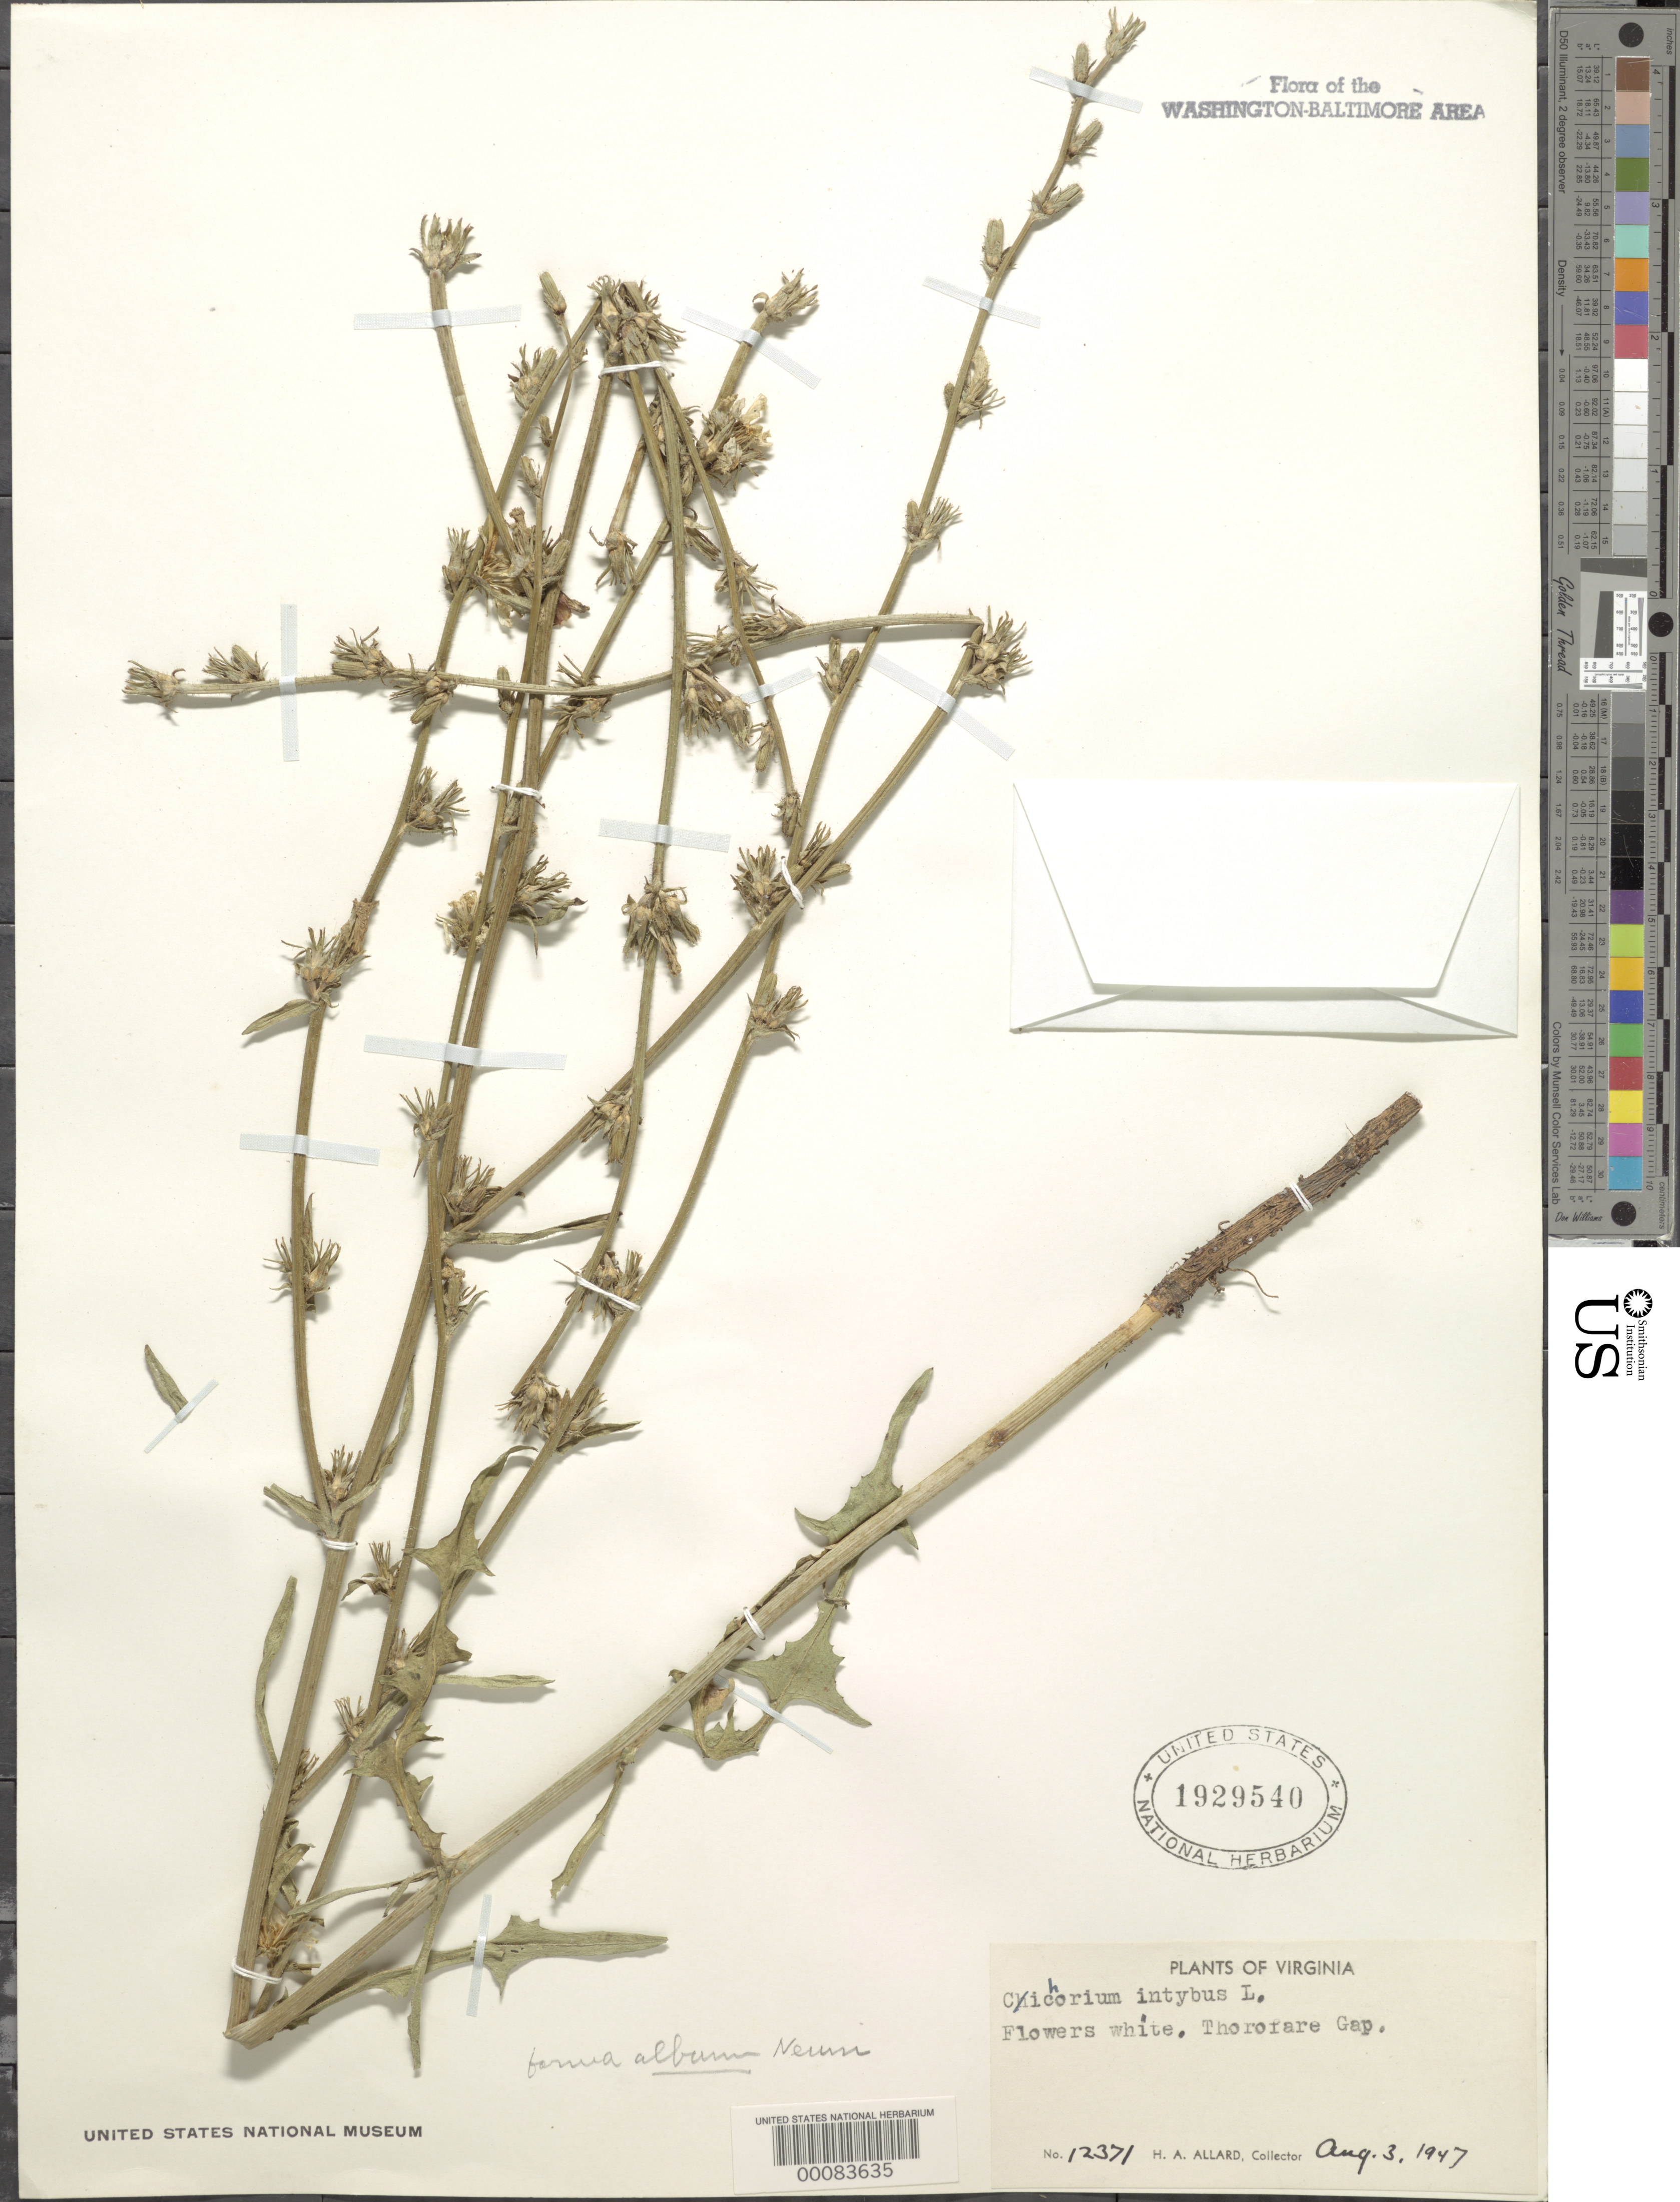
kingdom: Plantae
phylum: Tracheophyta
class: Magnoliopsida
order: Asterales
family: Asteraceae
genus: Cichorium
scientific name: Cichorium intybus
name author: L.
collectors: H. A. Allard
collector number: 12371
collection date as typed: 03 Aug 1947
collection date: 1947-08-03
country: United States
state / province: Virginia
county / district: Fauquier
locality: Thorofare Gap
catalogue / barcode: US 1929540